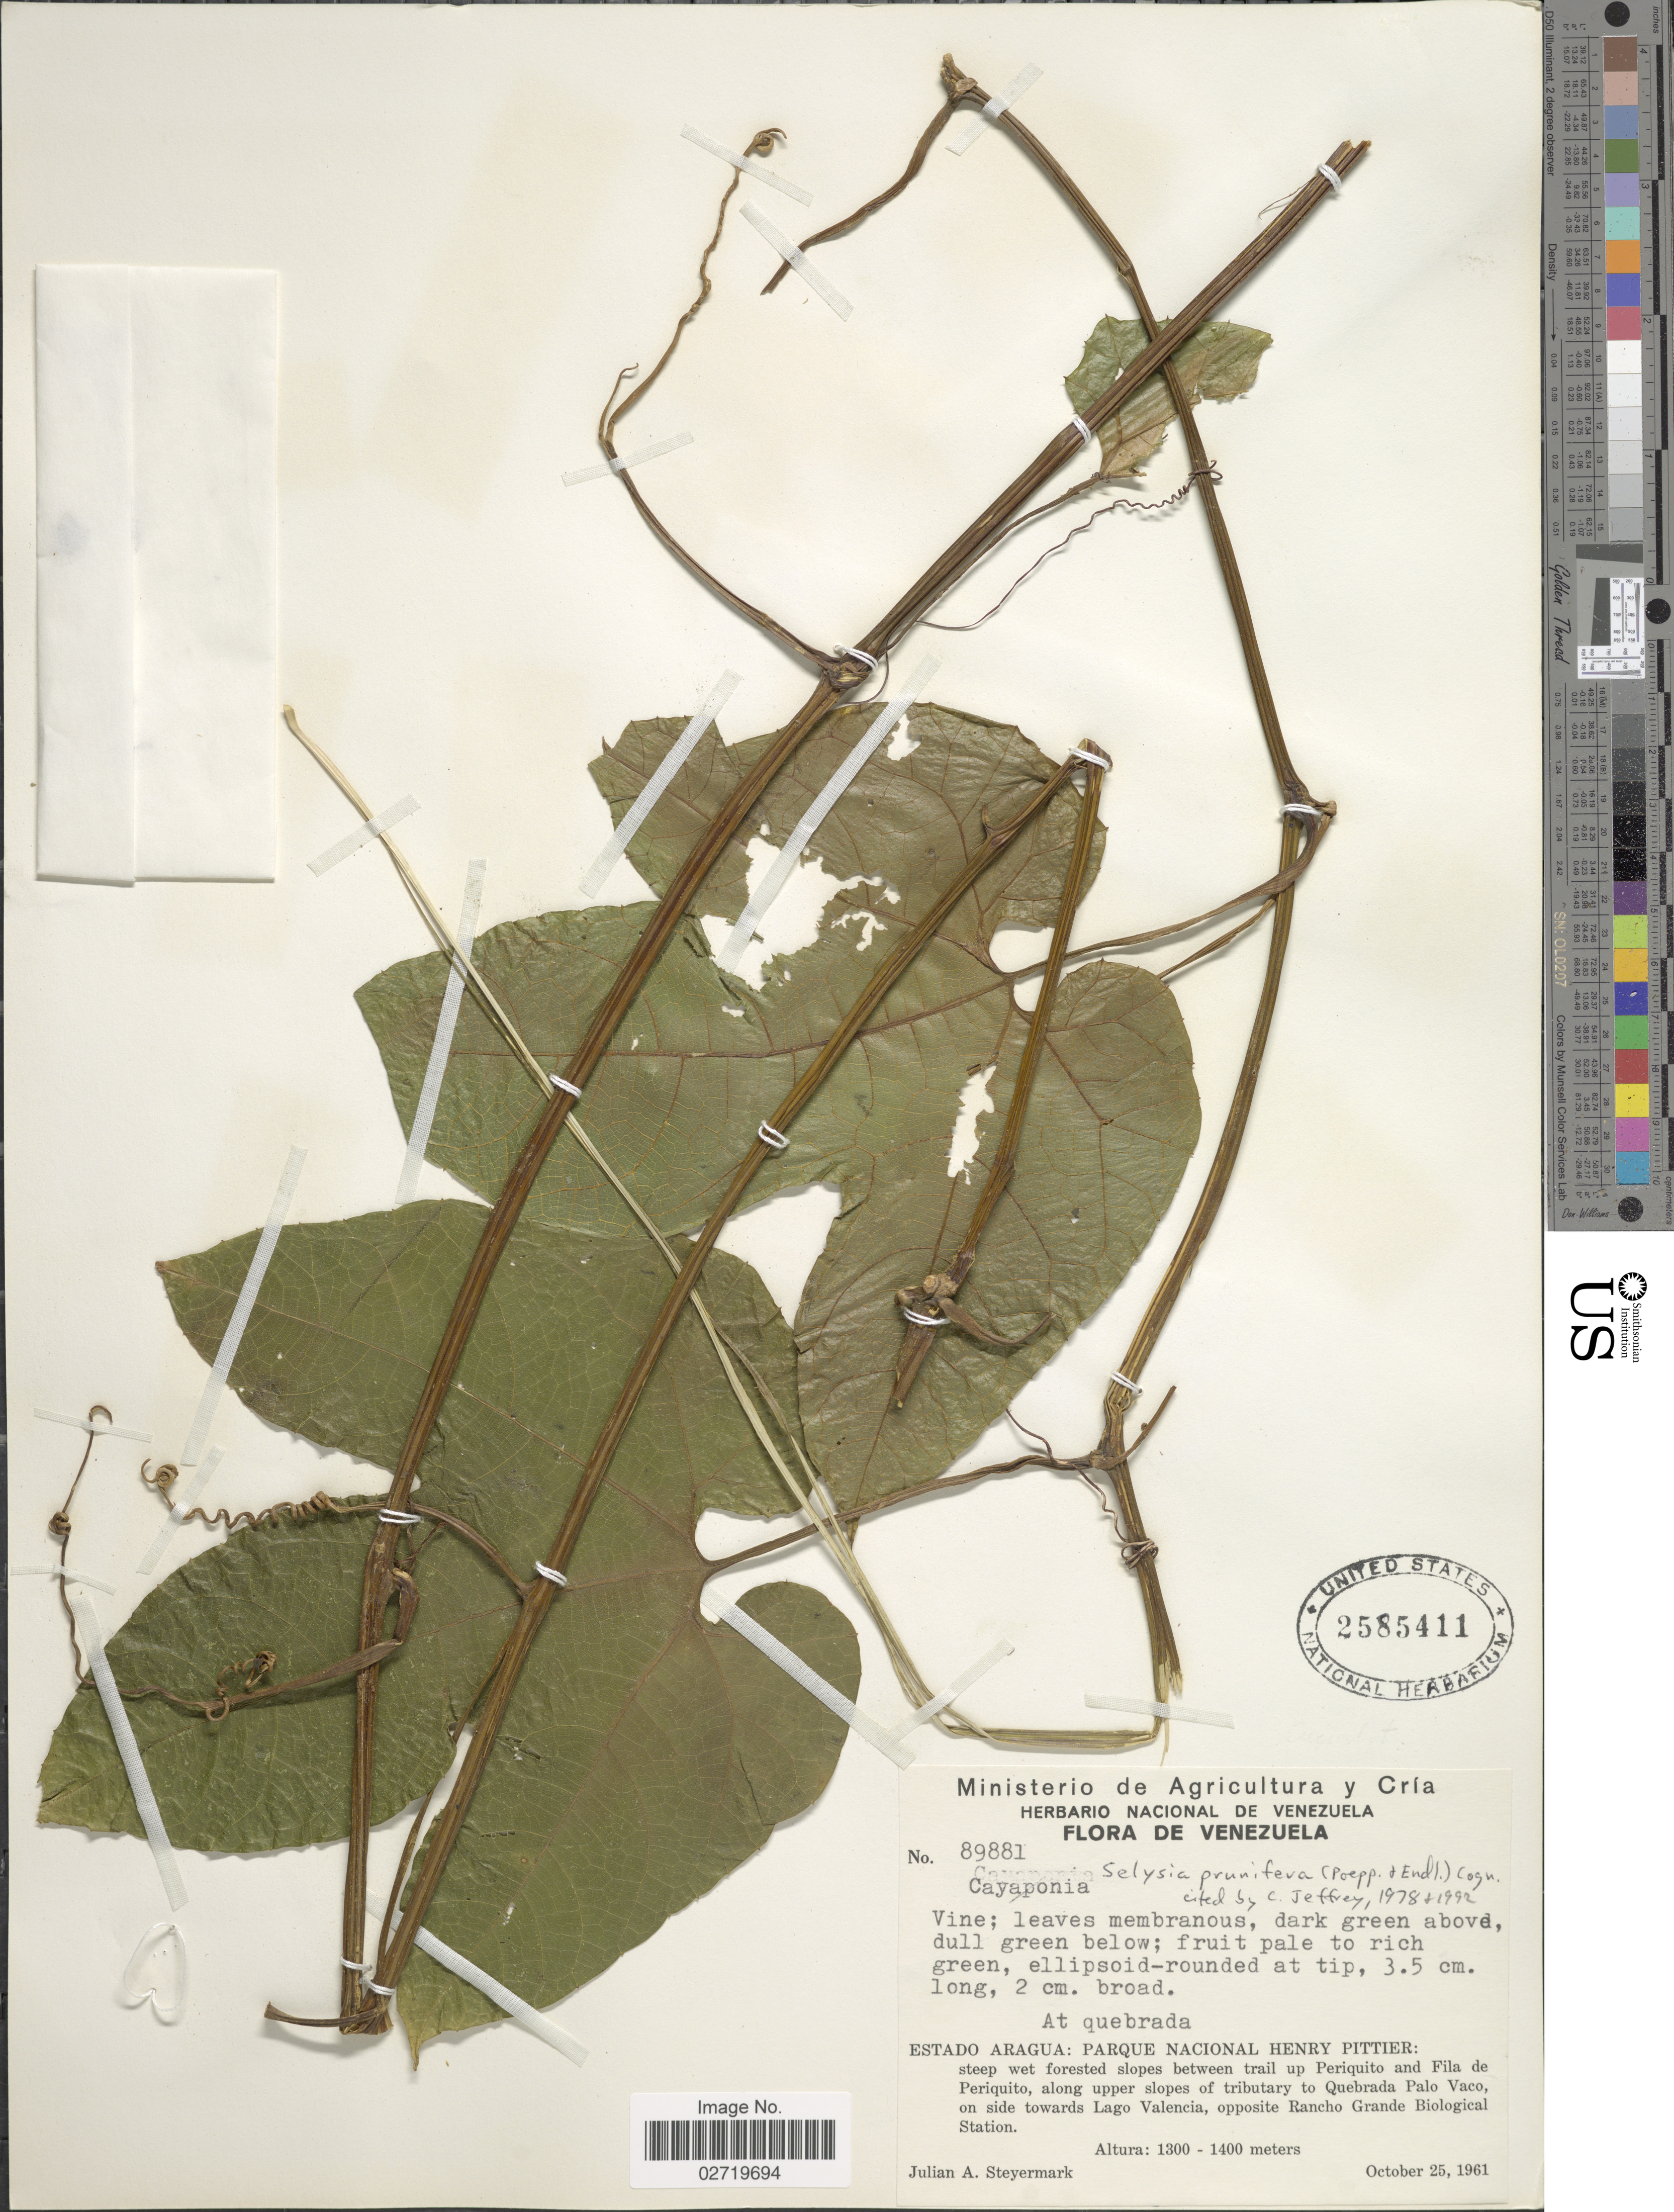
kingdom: Plantae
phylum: Tracheophyta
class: Magnoliopsida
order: Cucurbitales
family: Cucurbitaceae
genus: Selysia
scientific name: Selysia prunifera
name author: (Poepp. & Endl.) Cogn.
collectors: J. Steyermark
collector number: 89881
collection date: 1961-10-25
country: Venezuela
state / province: Aragua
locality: Parque Nacional Henry Pittier: steep wet slopes forested slopes between trail up Periquito and Fila de Periquito, along upper slopes of tributary of Quebrada Palo Vaco, on side towards Lago Valencia, opposite Rancho Grande Biological Station.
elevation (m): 1300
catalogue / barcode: US 2585411